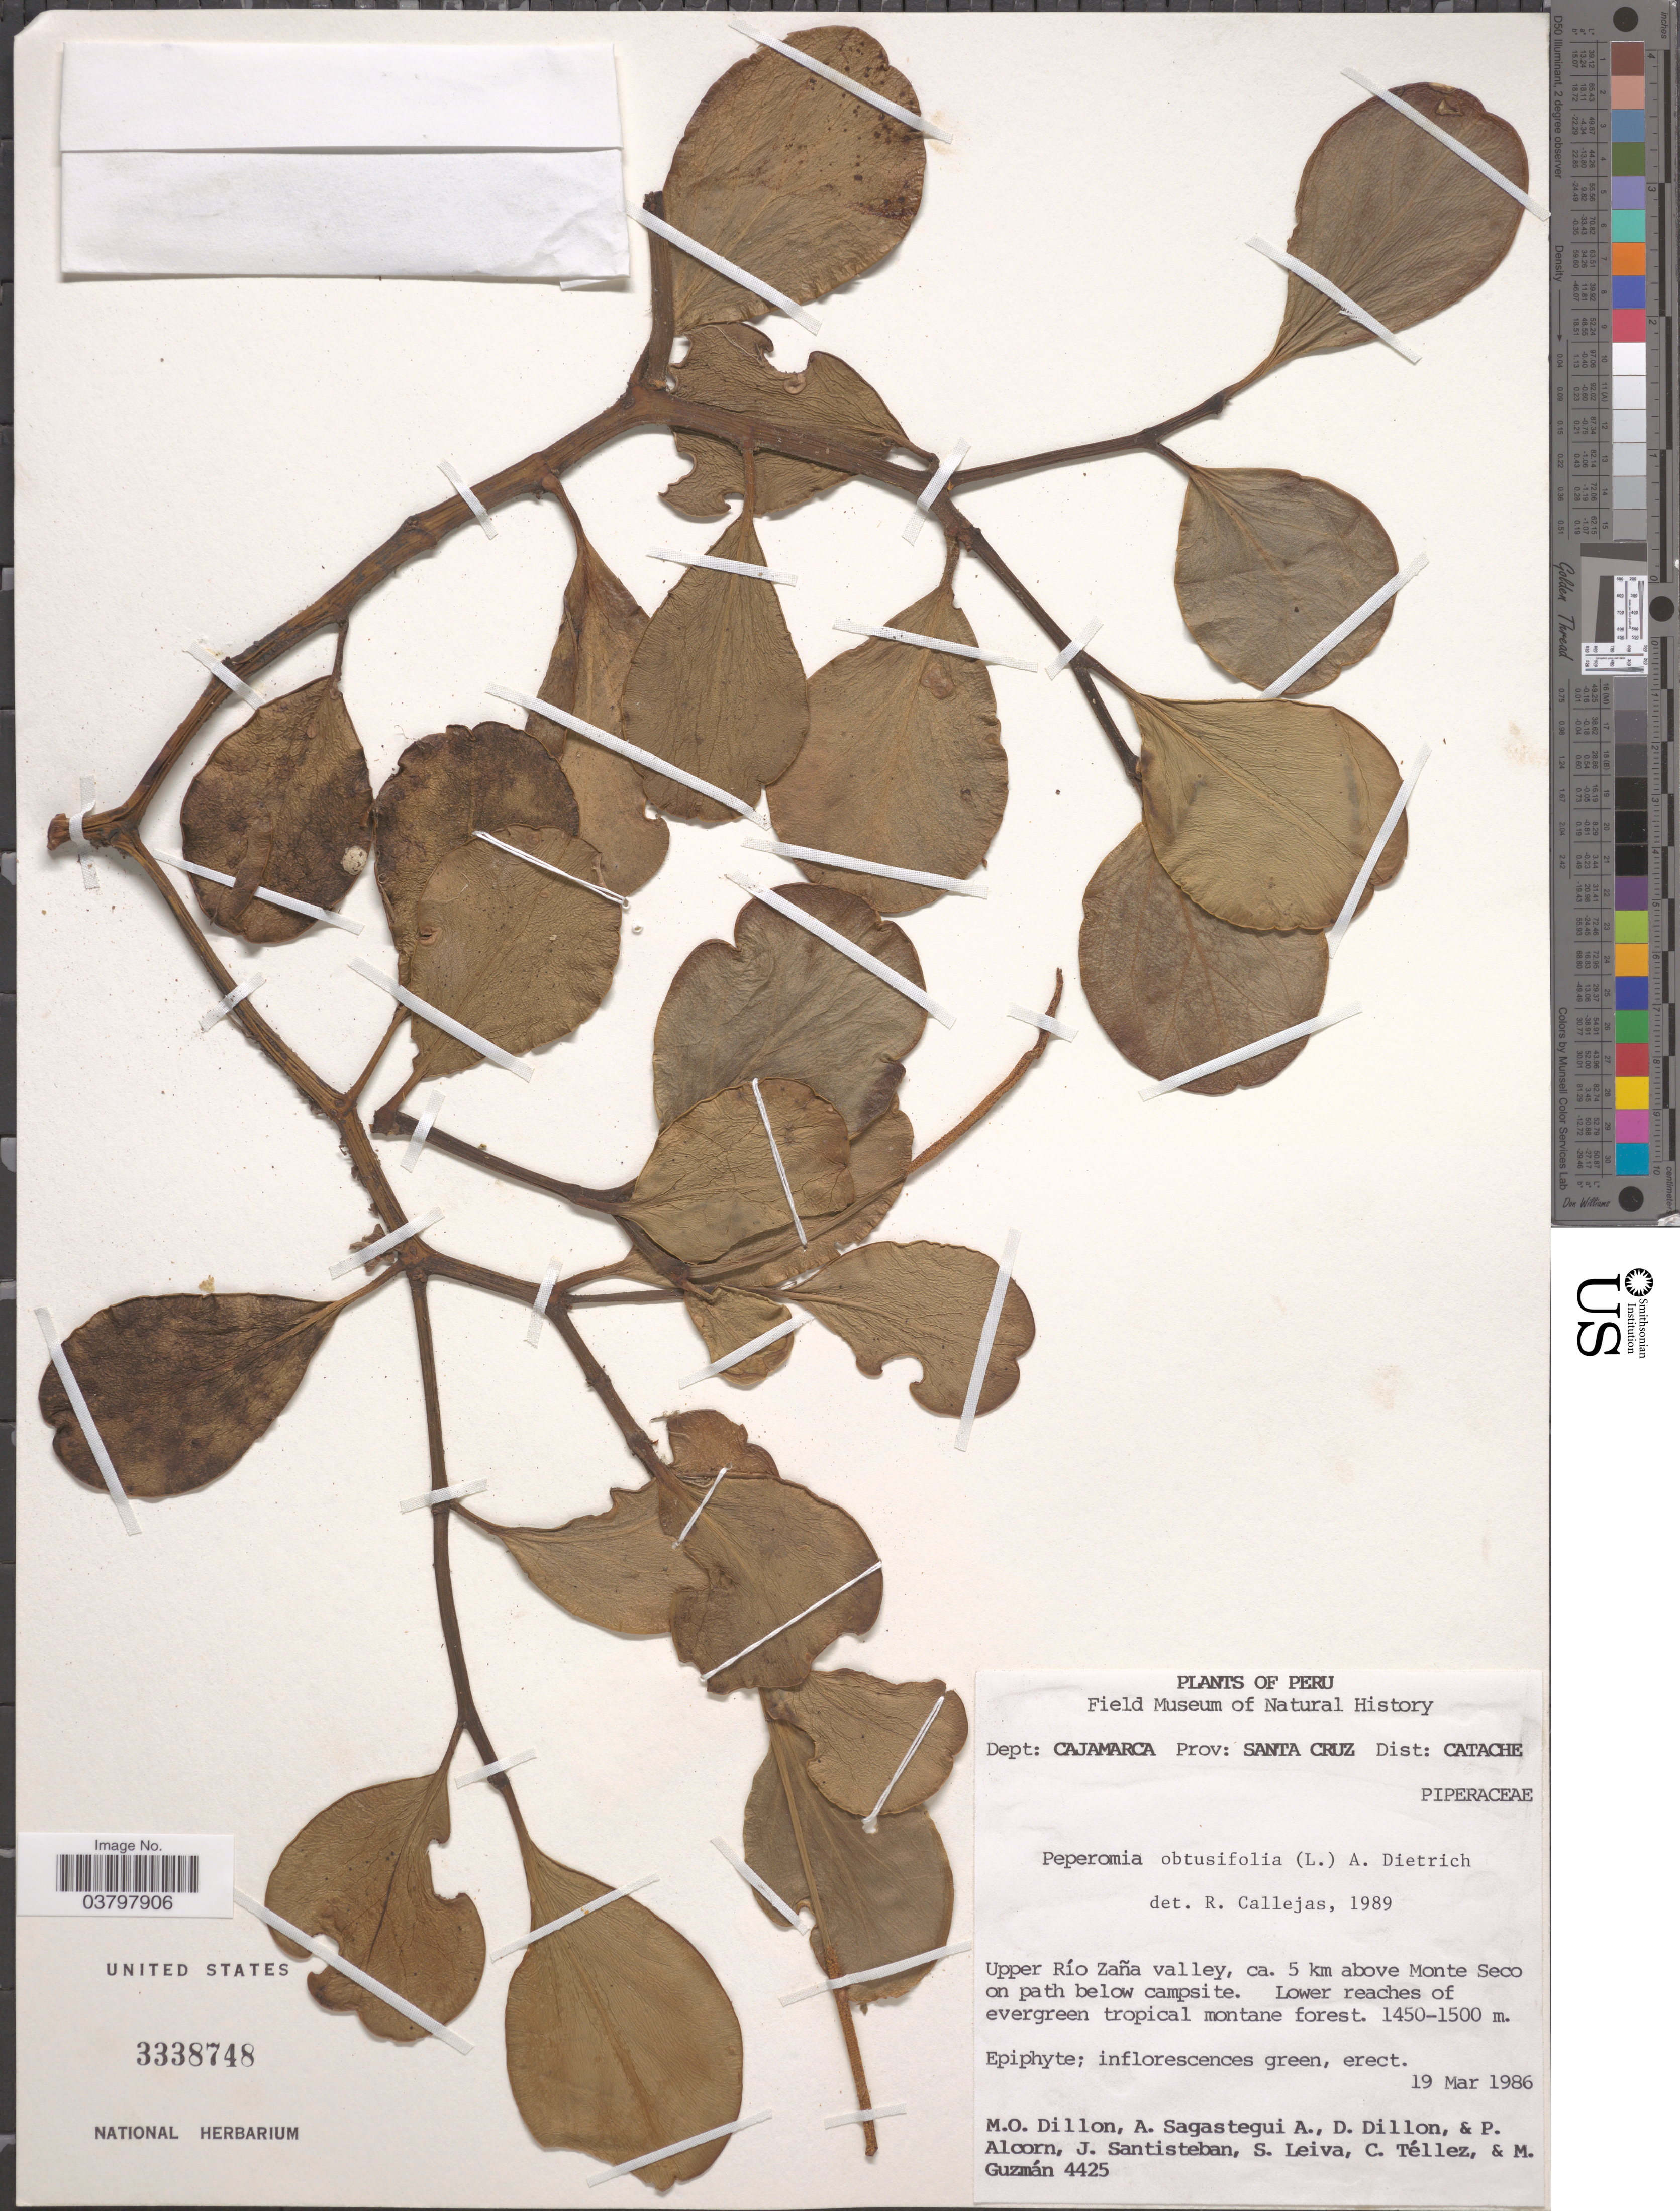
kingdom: Plantae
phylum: Tracheophyta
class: Magnoliopsida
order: Piperales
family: Piperaceae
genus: Peperomia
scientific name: Peperomia obtusifolia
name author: (L.) A. Dietr.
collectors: M. O. Dillon, A. Sagástegui A., D. Dillon, P. Alcorn & et al.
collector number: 4425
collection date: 1986-03-19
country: Peru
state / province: Cajamarca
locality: Dept: Cajamarca. Prov: Santa Cruz. Dist: Catache. Upper Río Zaña valley, ca. 5 km above Monte Seco on path below campside.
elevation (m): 1450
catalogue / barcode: US 3338748